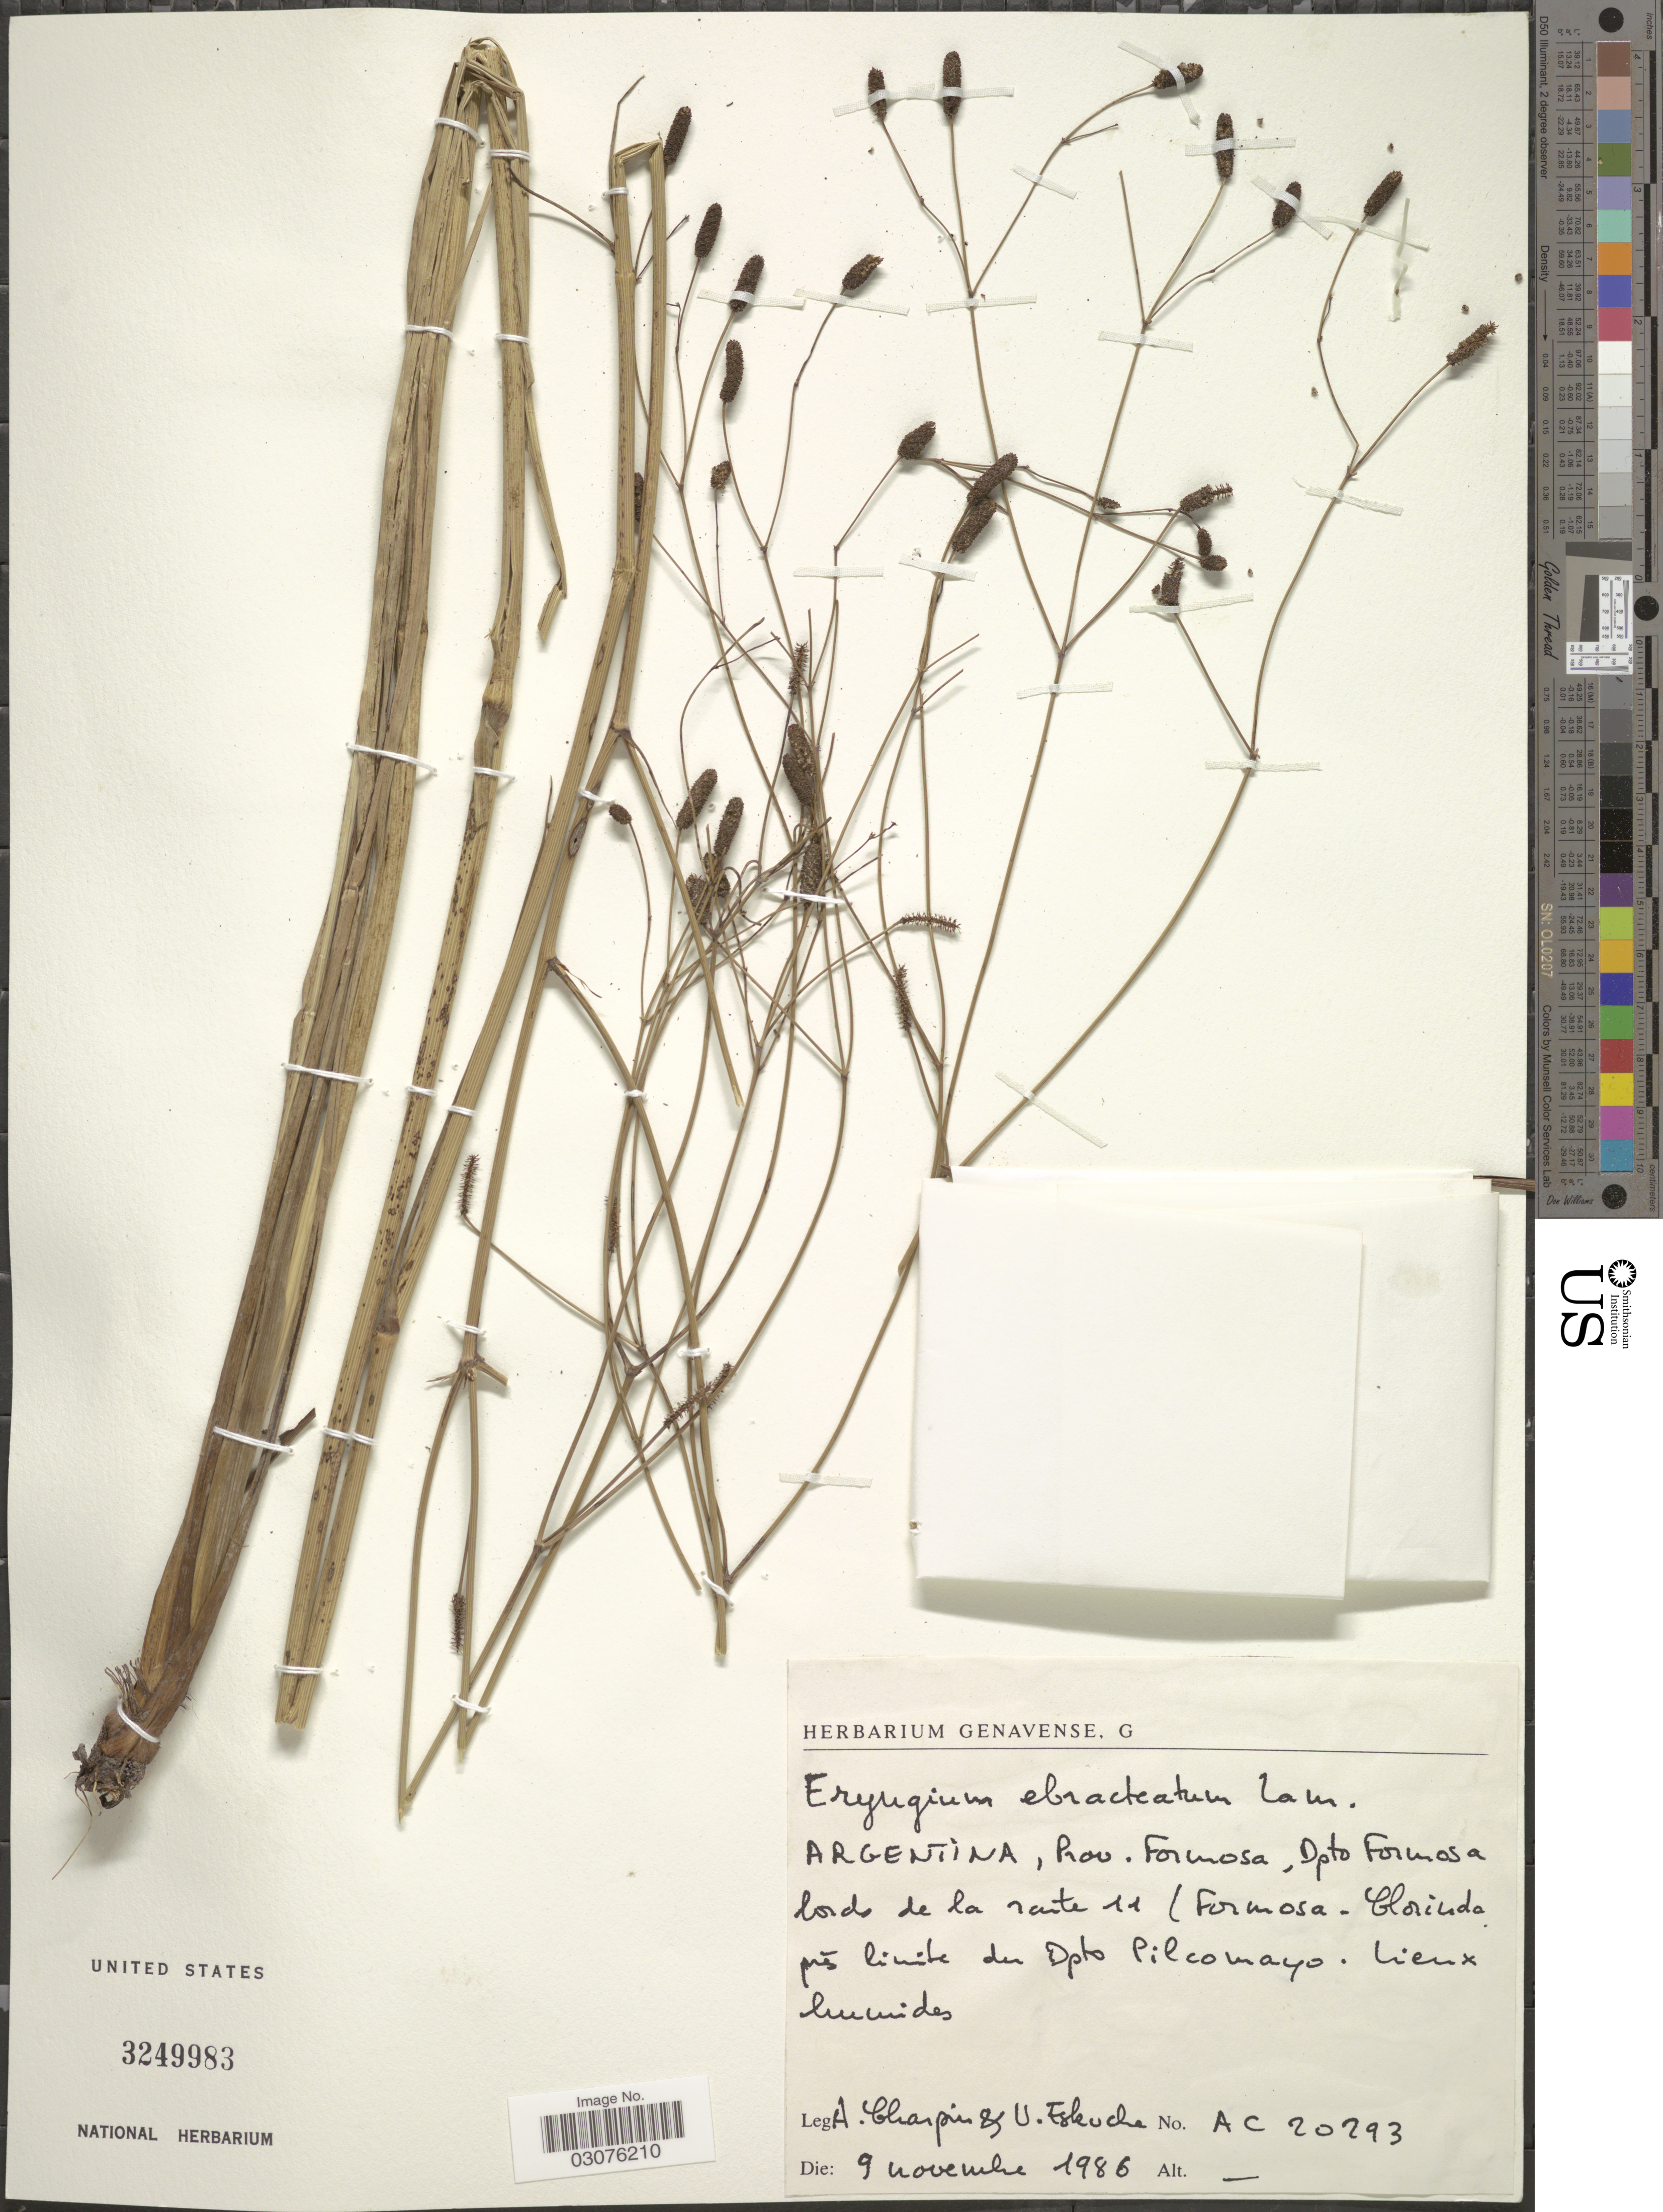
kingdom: Plantae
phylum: Tracheophyta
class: Magnoliopsida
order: Apiales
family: Apiaceae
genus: Eryngium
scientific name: Eryngium ebracteatum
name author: Lam.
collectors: A. Charpin & U. Eskuche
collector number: AC20293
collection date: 1986-11-09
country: Argentina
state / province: Formosa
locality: Dpto Formosa bords de la route 11 (Formosa. Clorinda prés limite du Dpto Pilcomayo. Lieux humides.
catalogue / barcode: US 3249983